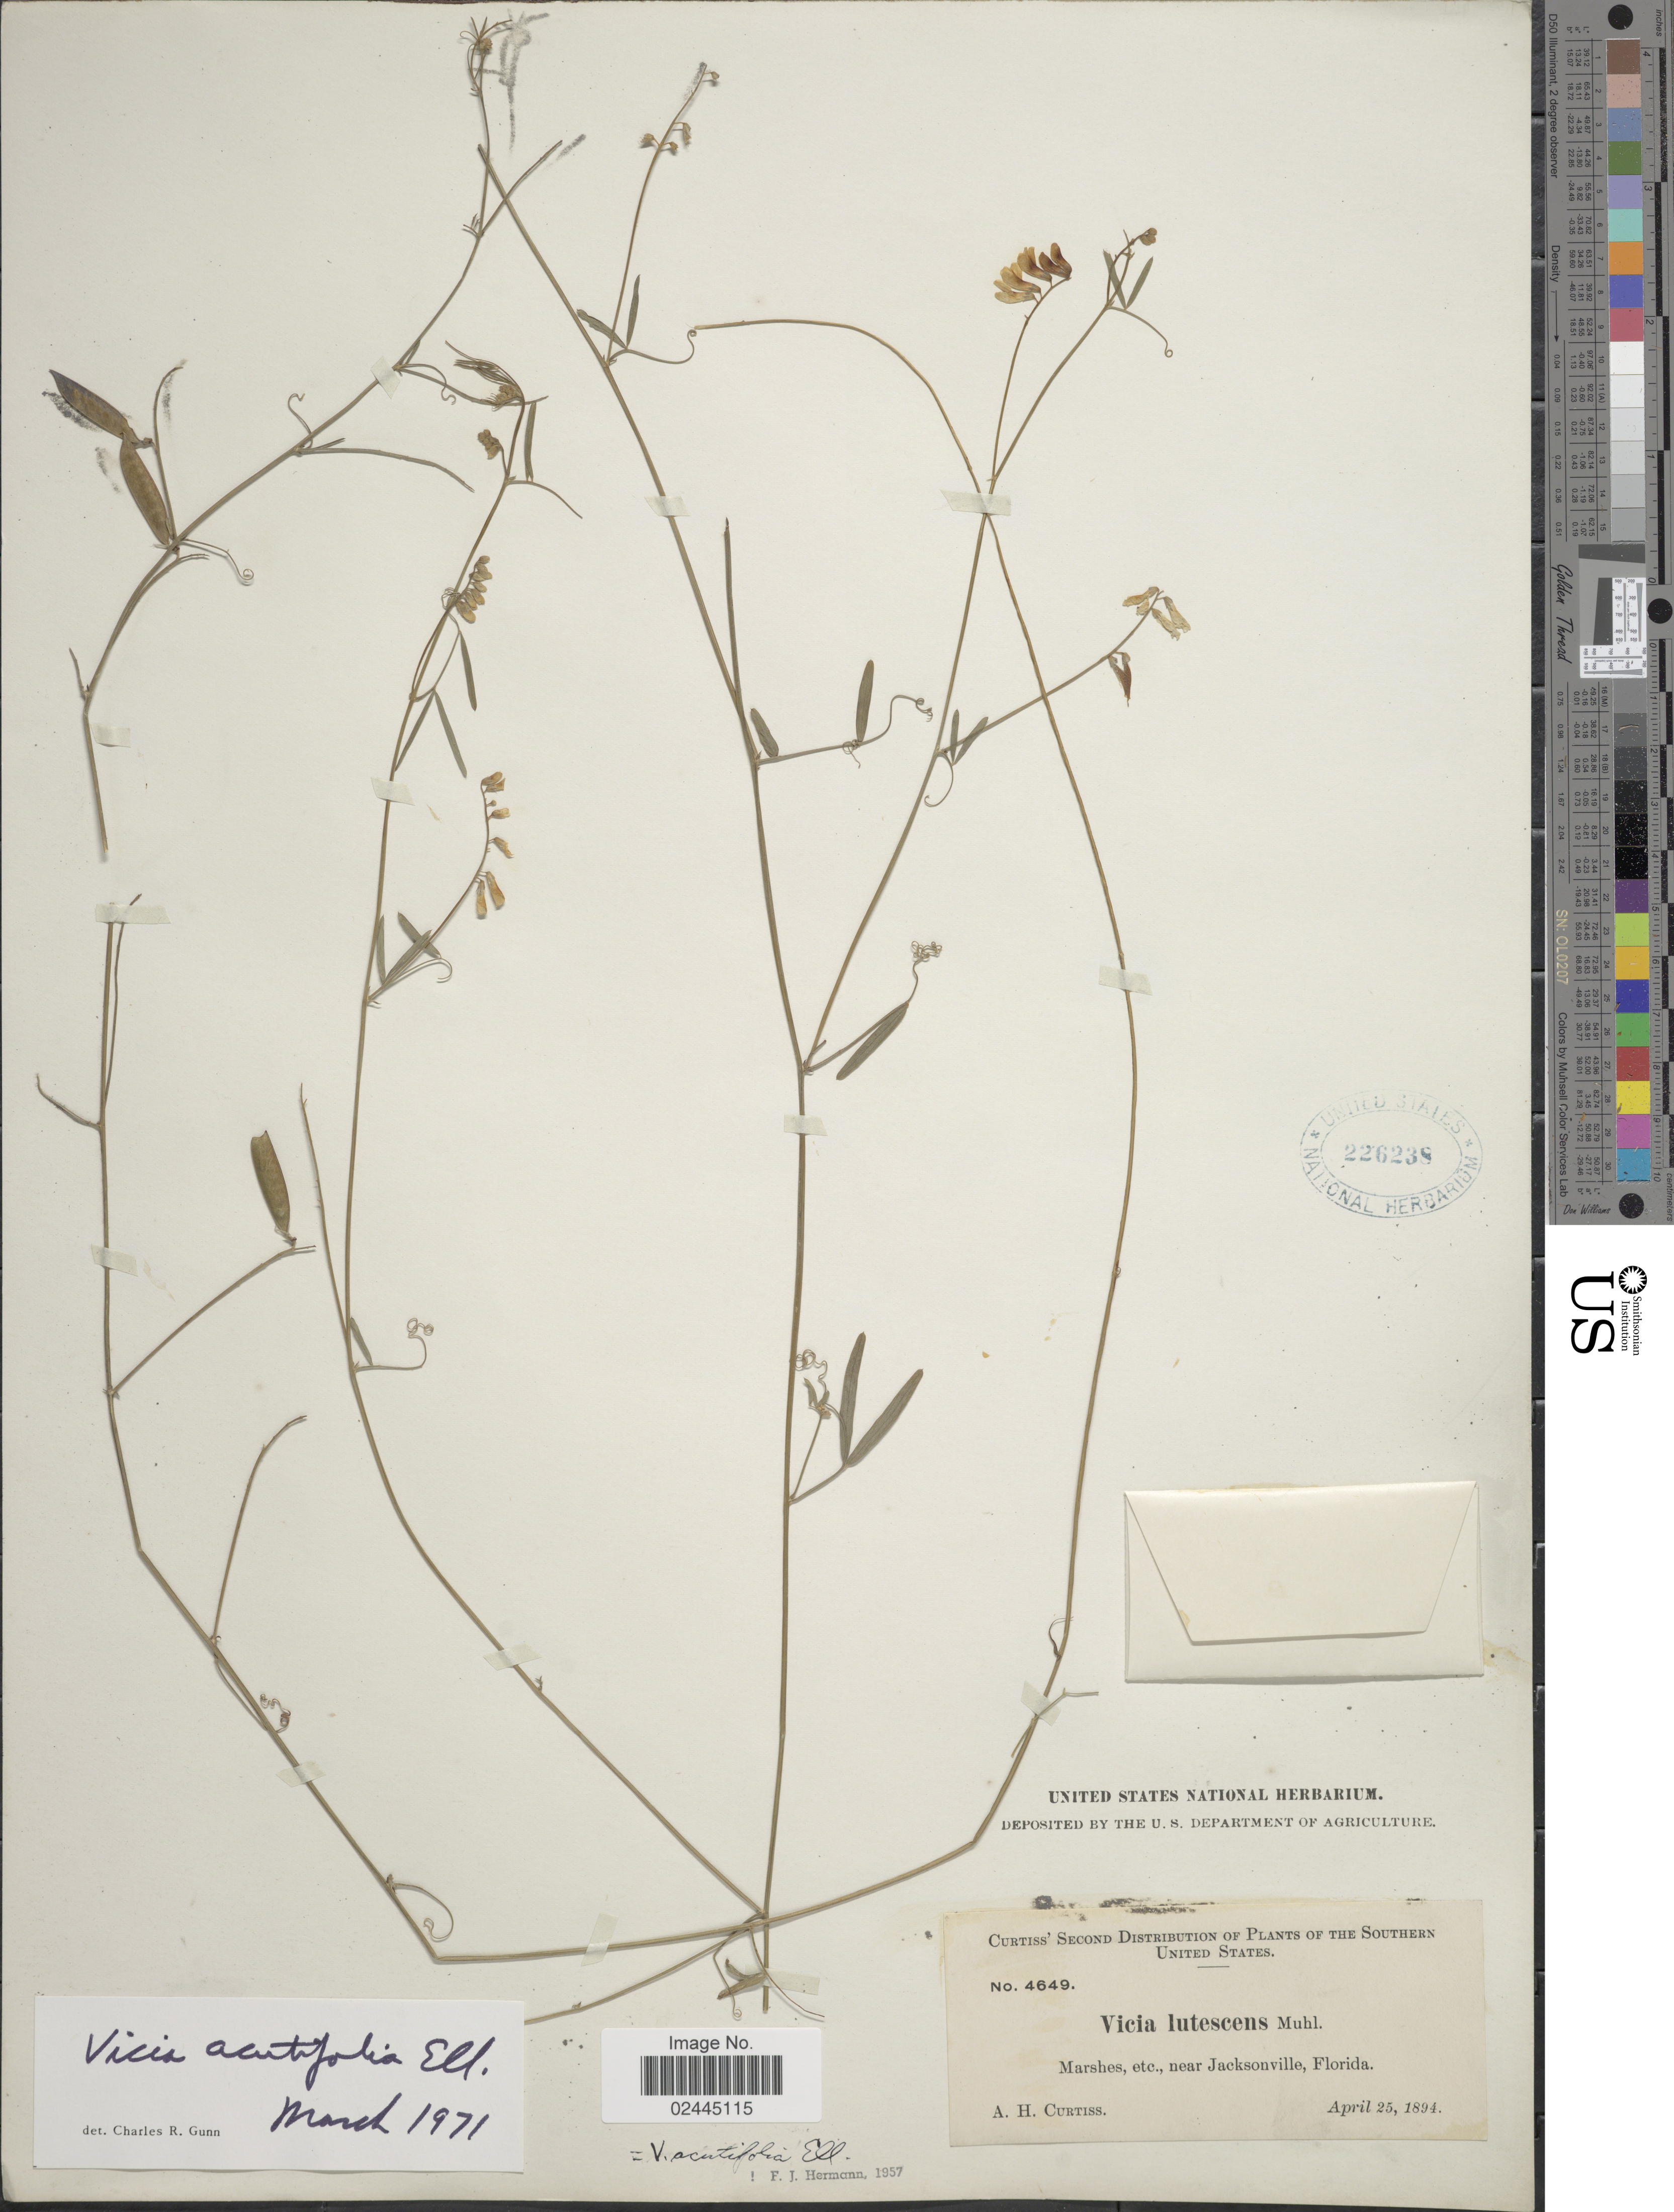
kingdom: Plantae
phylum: Tracheophyta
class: Magnoliopsida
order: Fabales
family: Fabaceae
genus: Vicia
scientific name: Vicia acutifolia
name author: Elliott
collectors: A. H. Curtiss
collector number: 4649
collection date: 1894-04-25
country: United States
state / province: Florida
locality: Southern United States. Near Jacksonville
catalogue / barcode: US 226238